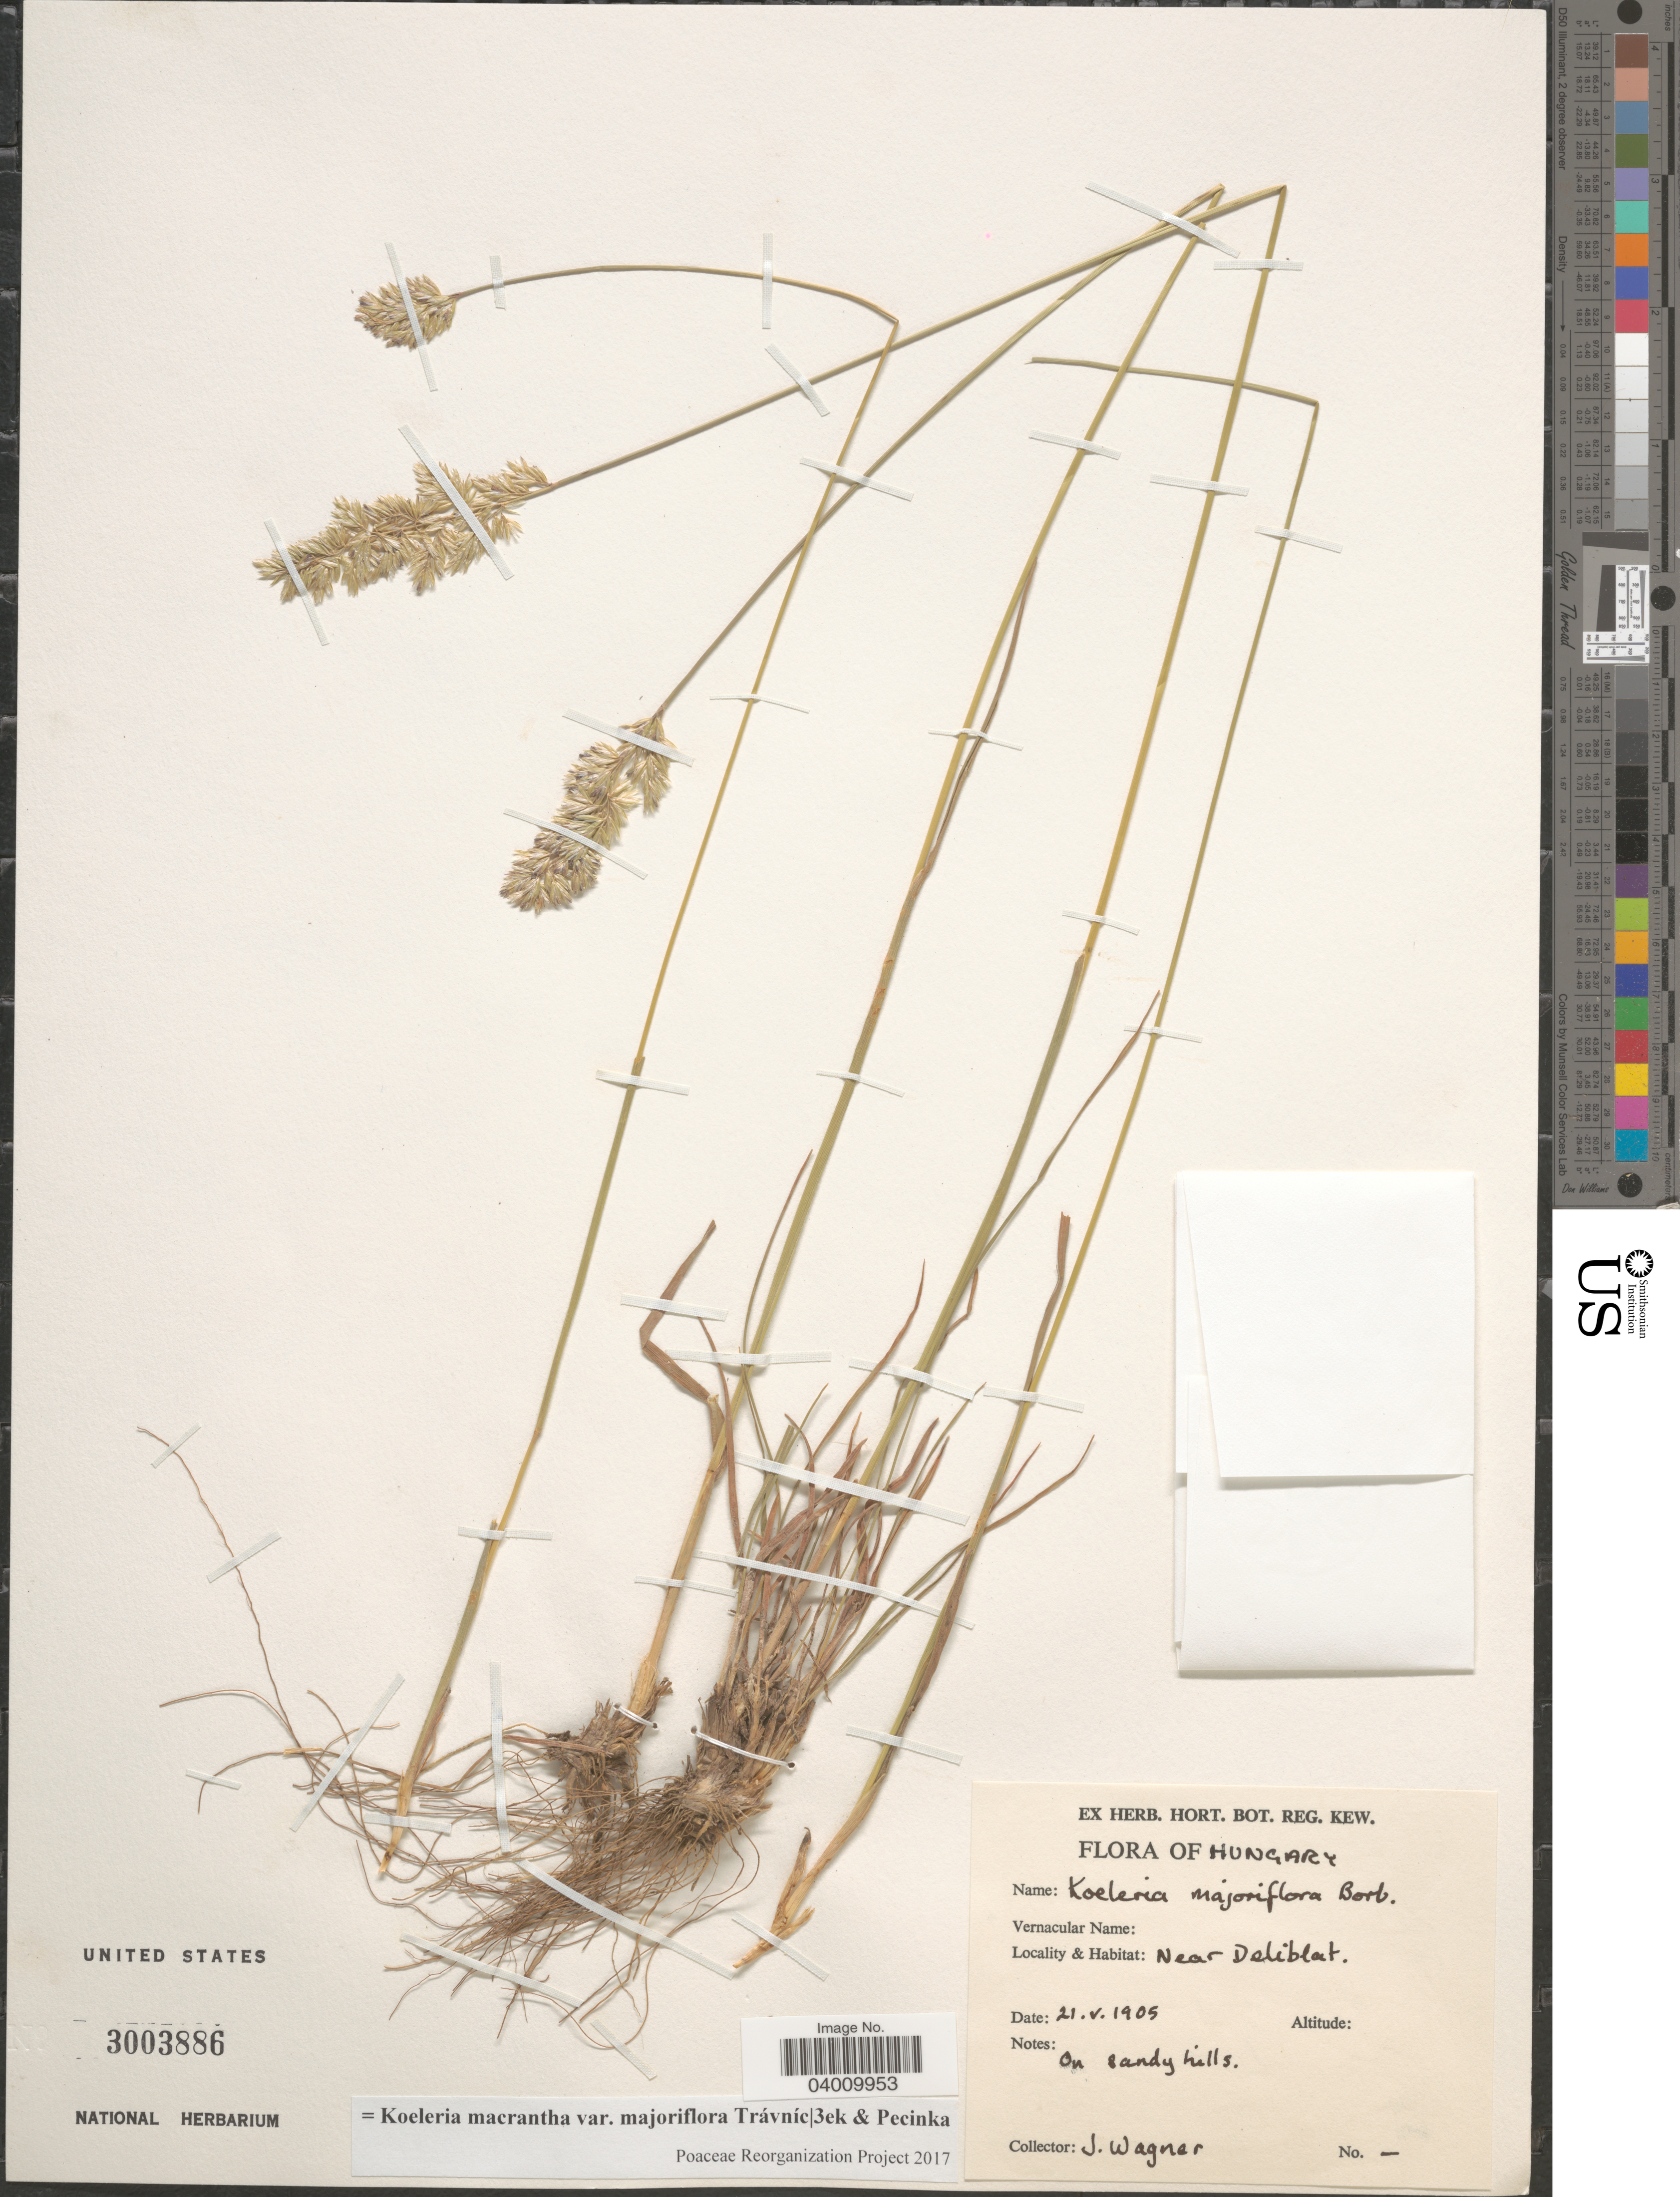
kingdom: Plantae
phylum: Tracheophyta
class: Liliopsida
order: Poales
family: Poaceae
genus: Koeleria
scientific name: Koeleria macrantha var. majoriflora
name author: Travnicek & Pecinka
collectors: J. Wagner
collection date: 1905-05-21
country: Hungary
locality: Near Deliblat On sandy hills.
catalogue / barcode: US 3003886